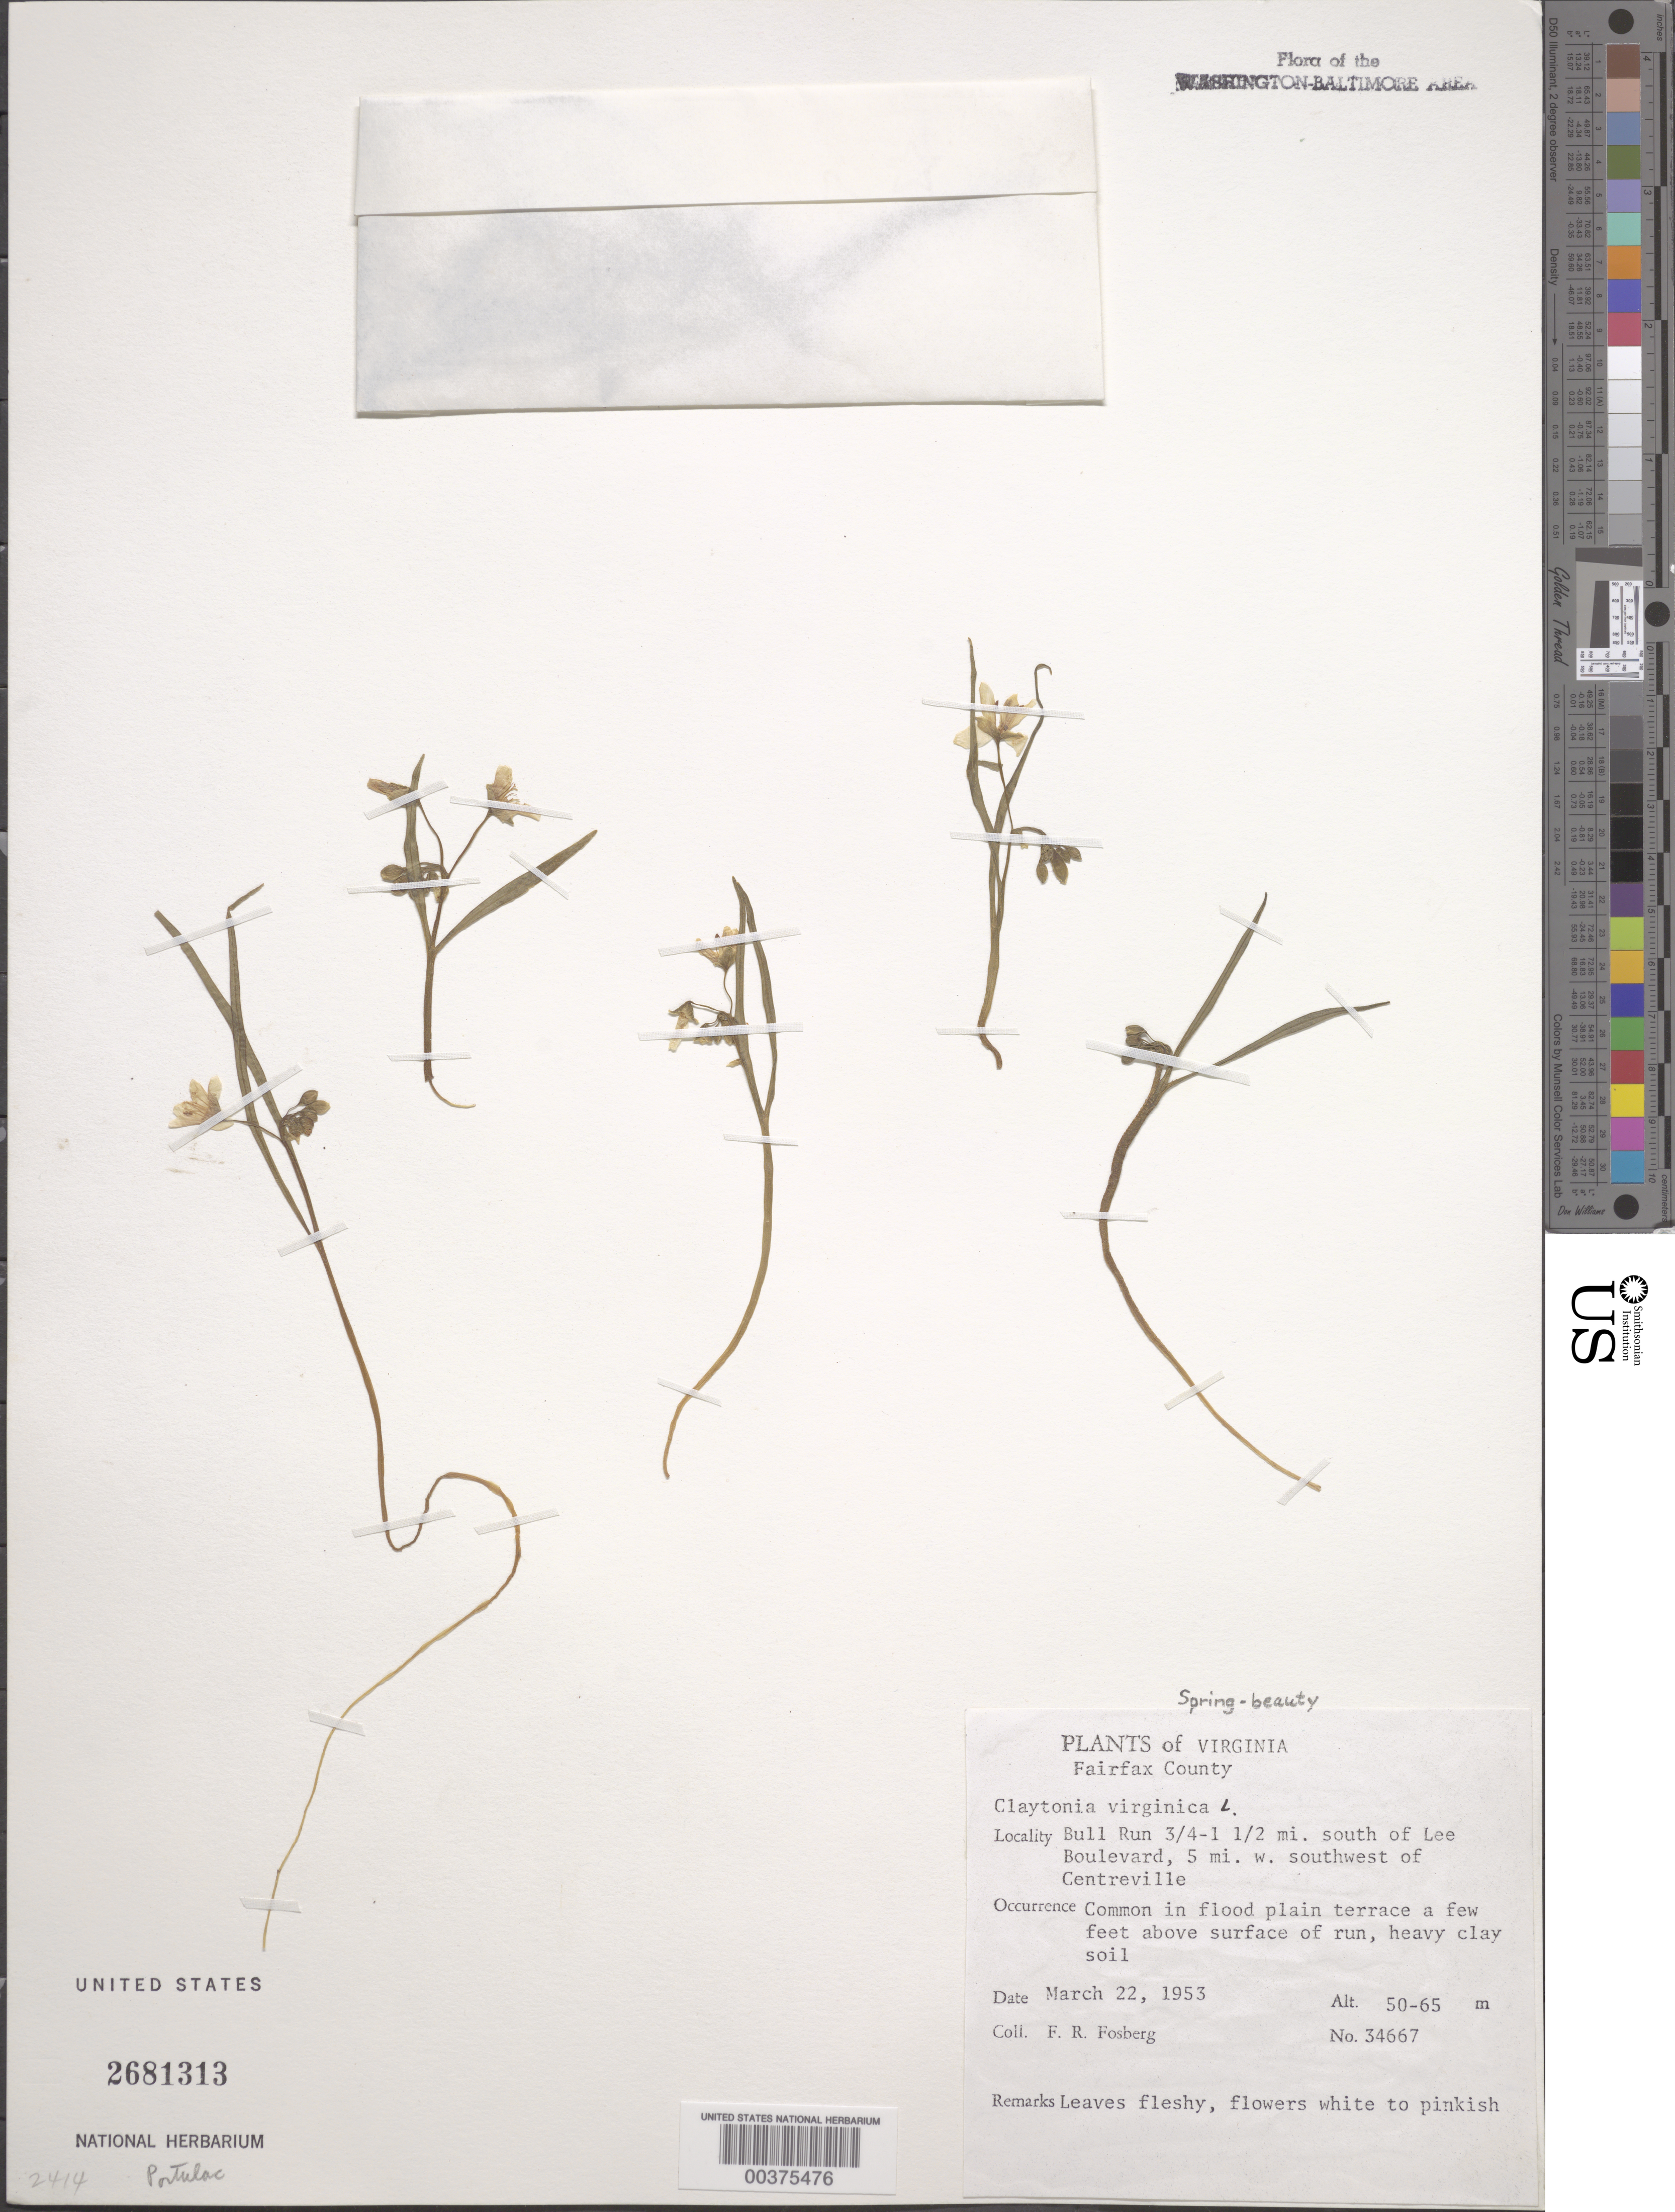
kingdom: Plantae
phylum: Tracheophyta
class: Magnoliopsida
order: Caryophyllales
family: Montiaceae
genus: Claytonia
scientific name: Claytonia virginica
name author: L.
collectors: F. R. Fosberg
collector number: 34667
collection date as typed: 22 Mar 1953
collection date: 1953-03-22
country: United States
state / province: Virginia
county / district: Fairfax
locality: Bull Run, southwest of Centreville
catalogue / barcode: US 2681313